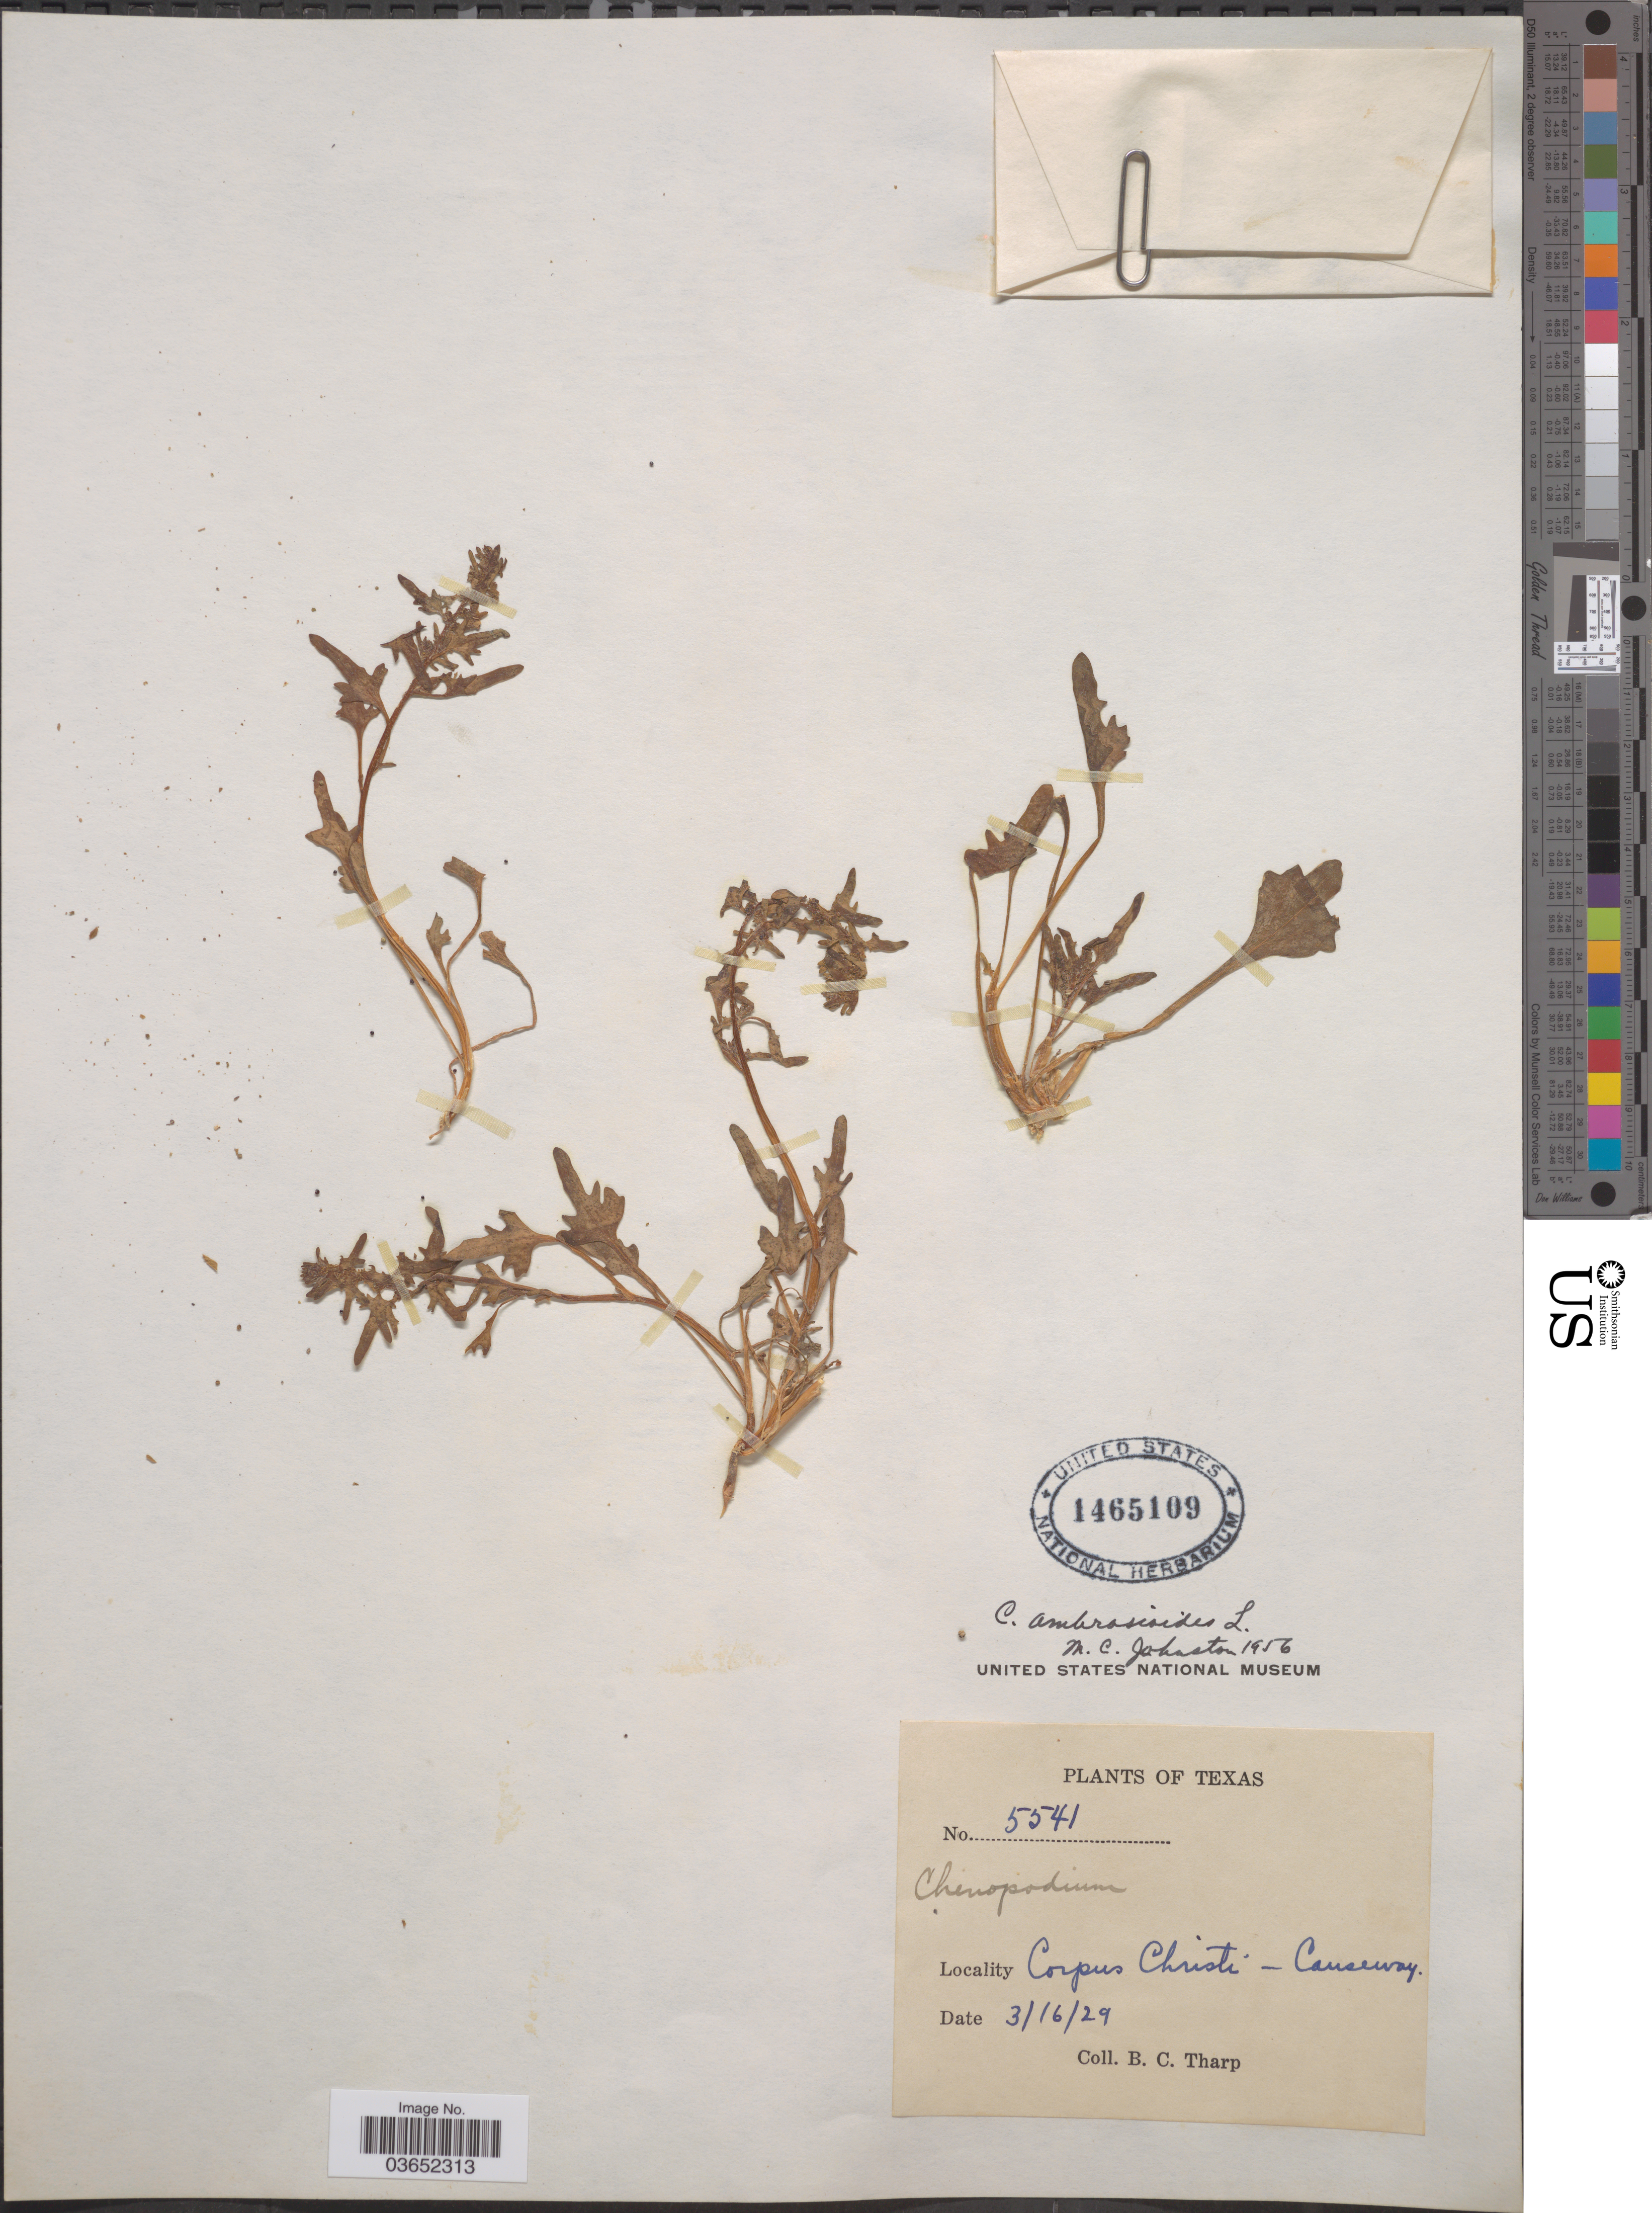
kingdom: Plantae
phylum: Tracheophyta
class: Magnoliopsida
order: Caryophyllales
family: Amaranthaceae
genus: Chenopodium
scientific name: Chenopodium ambrosioides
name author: L.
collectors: B. C. Tharp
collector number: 5541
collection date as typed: Transcribed d/m/y: 16/3/29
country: United States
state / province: Texas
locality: Corpus Christi - Causeway.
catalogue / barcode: US 1465109